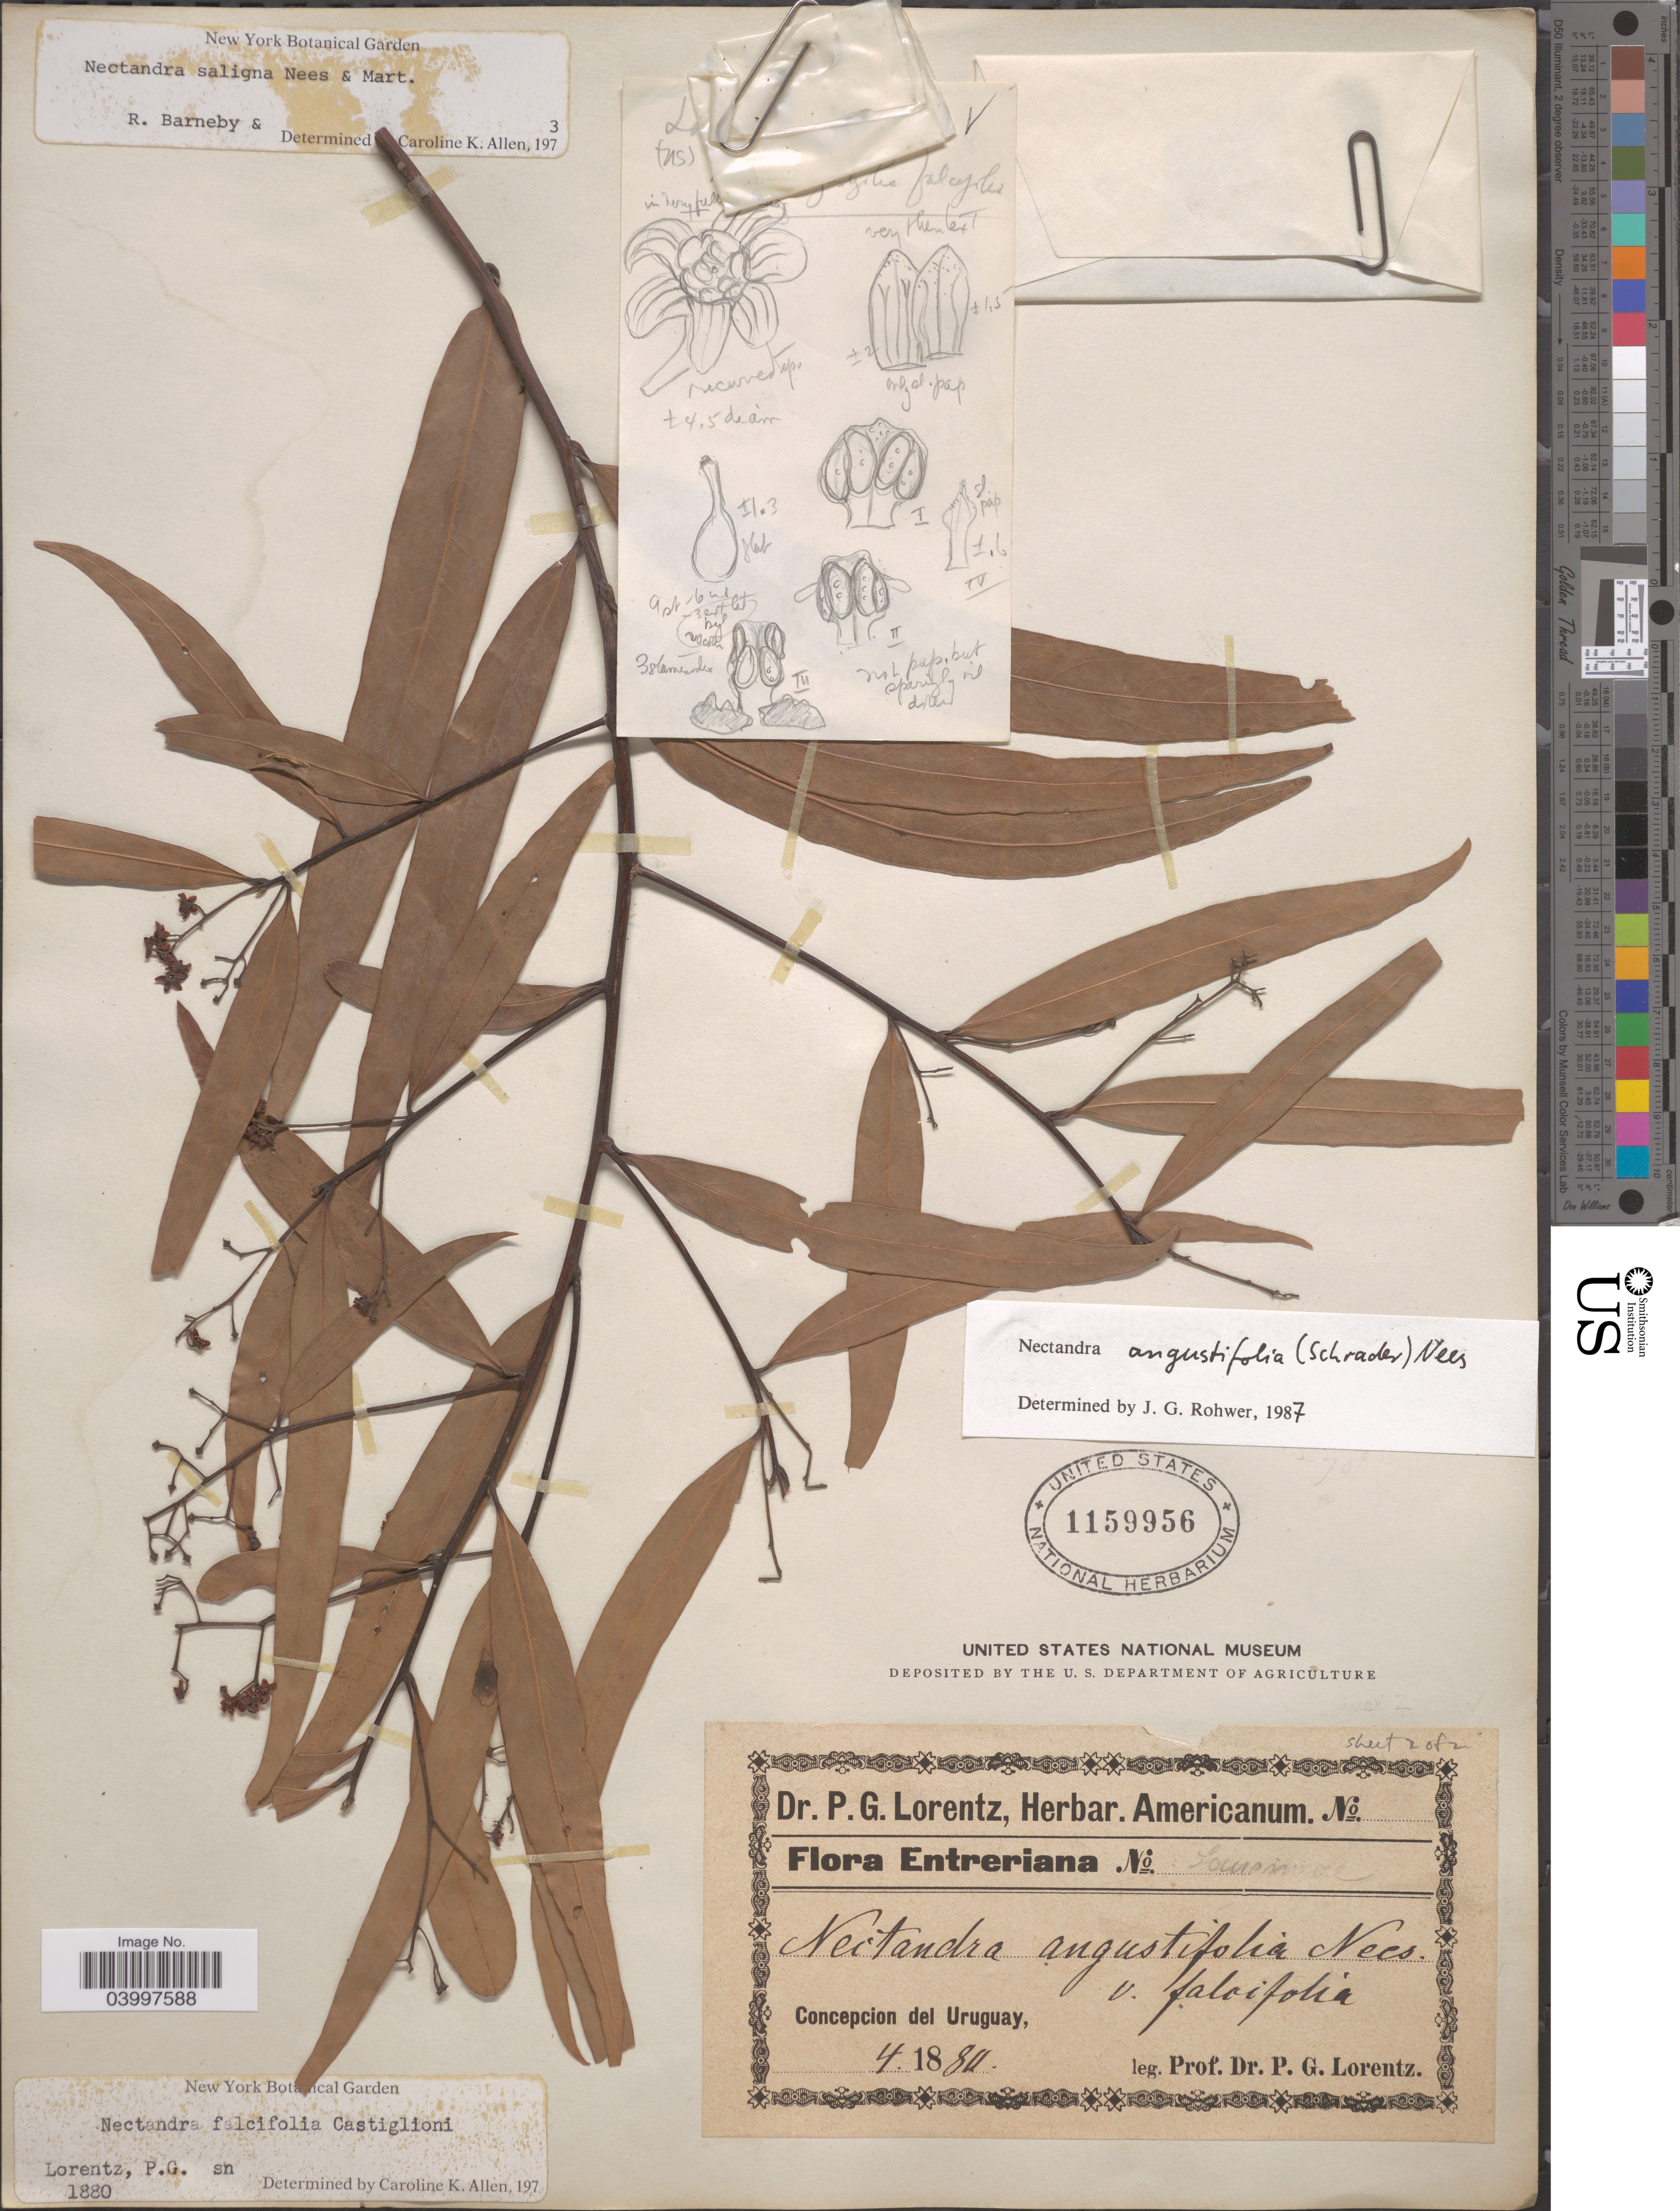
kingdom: Plantae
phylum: Tracheophyta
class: Magnoliopsida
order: Laurales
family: Lauraceae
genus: Nectandra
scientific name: Nectandra angustifolia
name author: (Schrad.) Nees & Mart.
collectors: P. G. Lorentz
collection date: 1880-04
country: Uruguay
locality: Entreriana. Concepcion del Uruguay.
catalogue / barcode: US 1159956